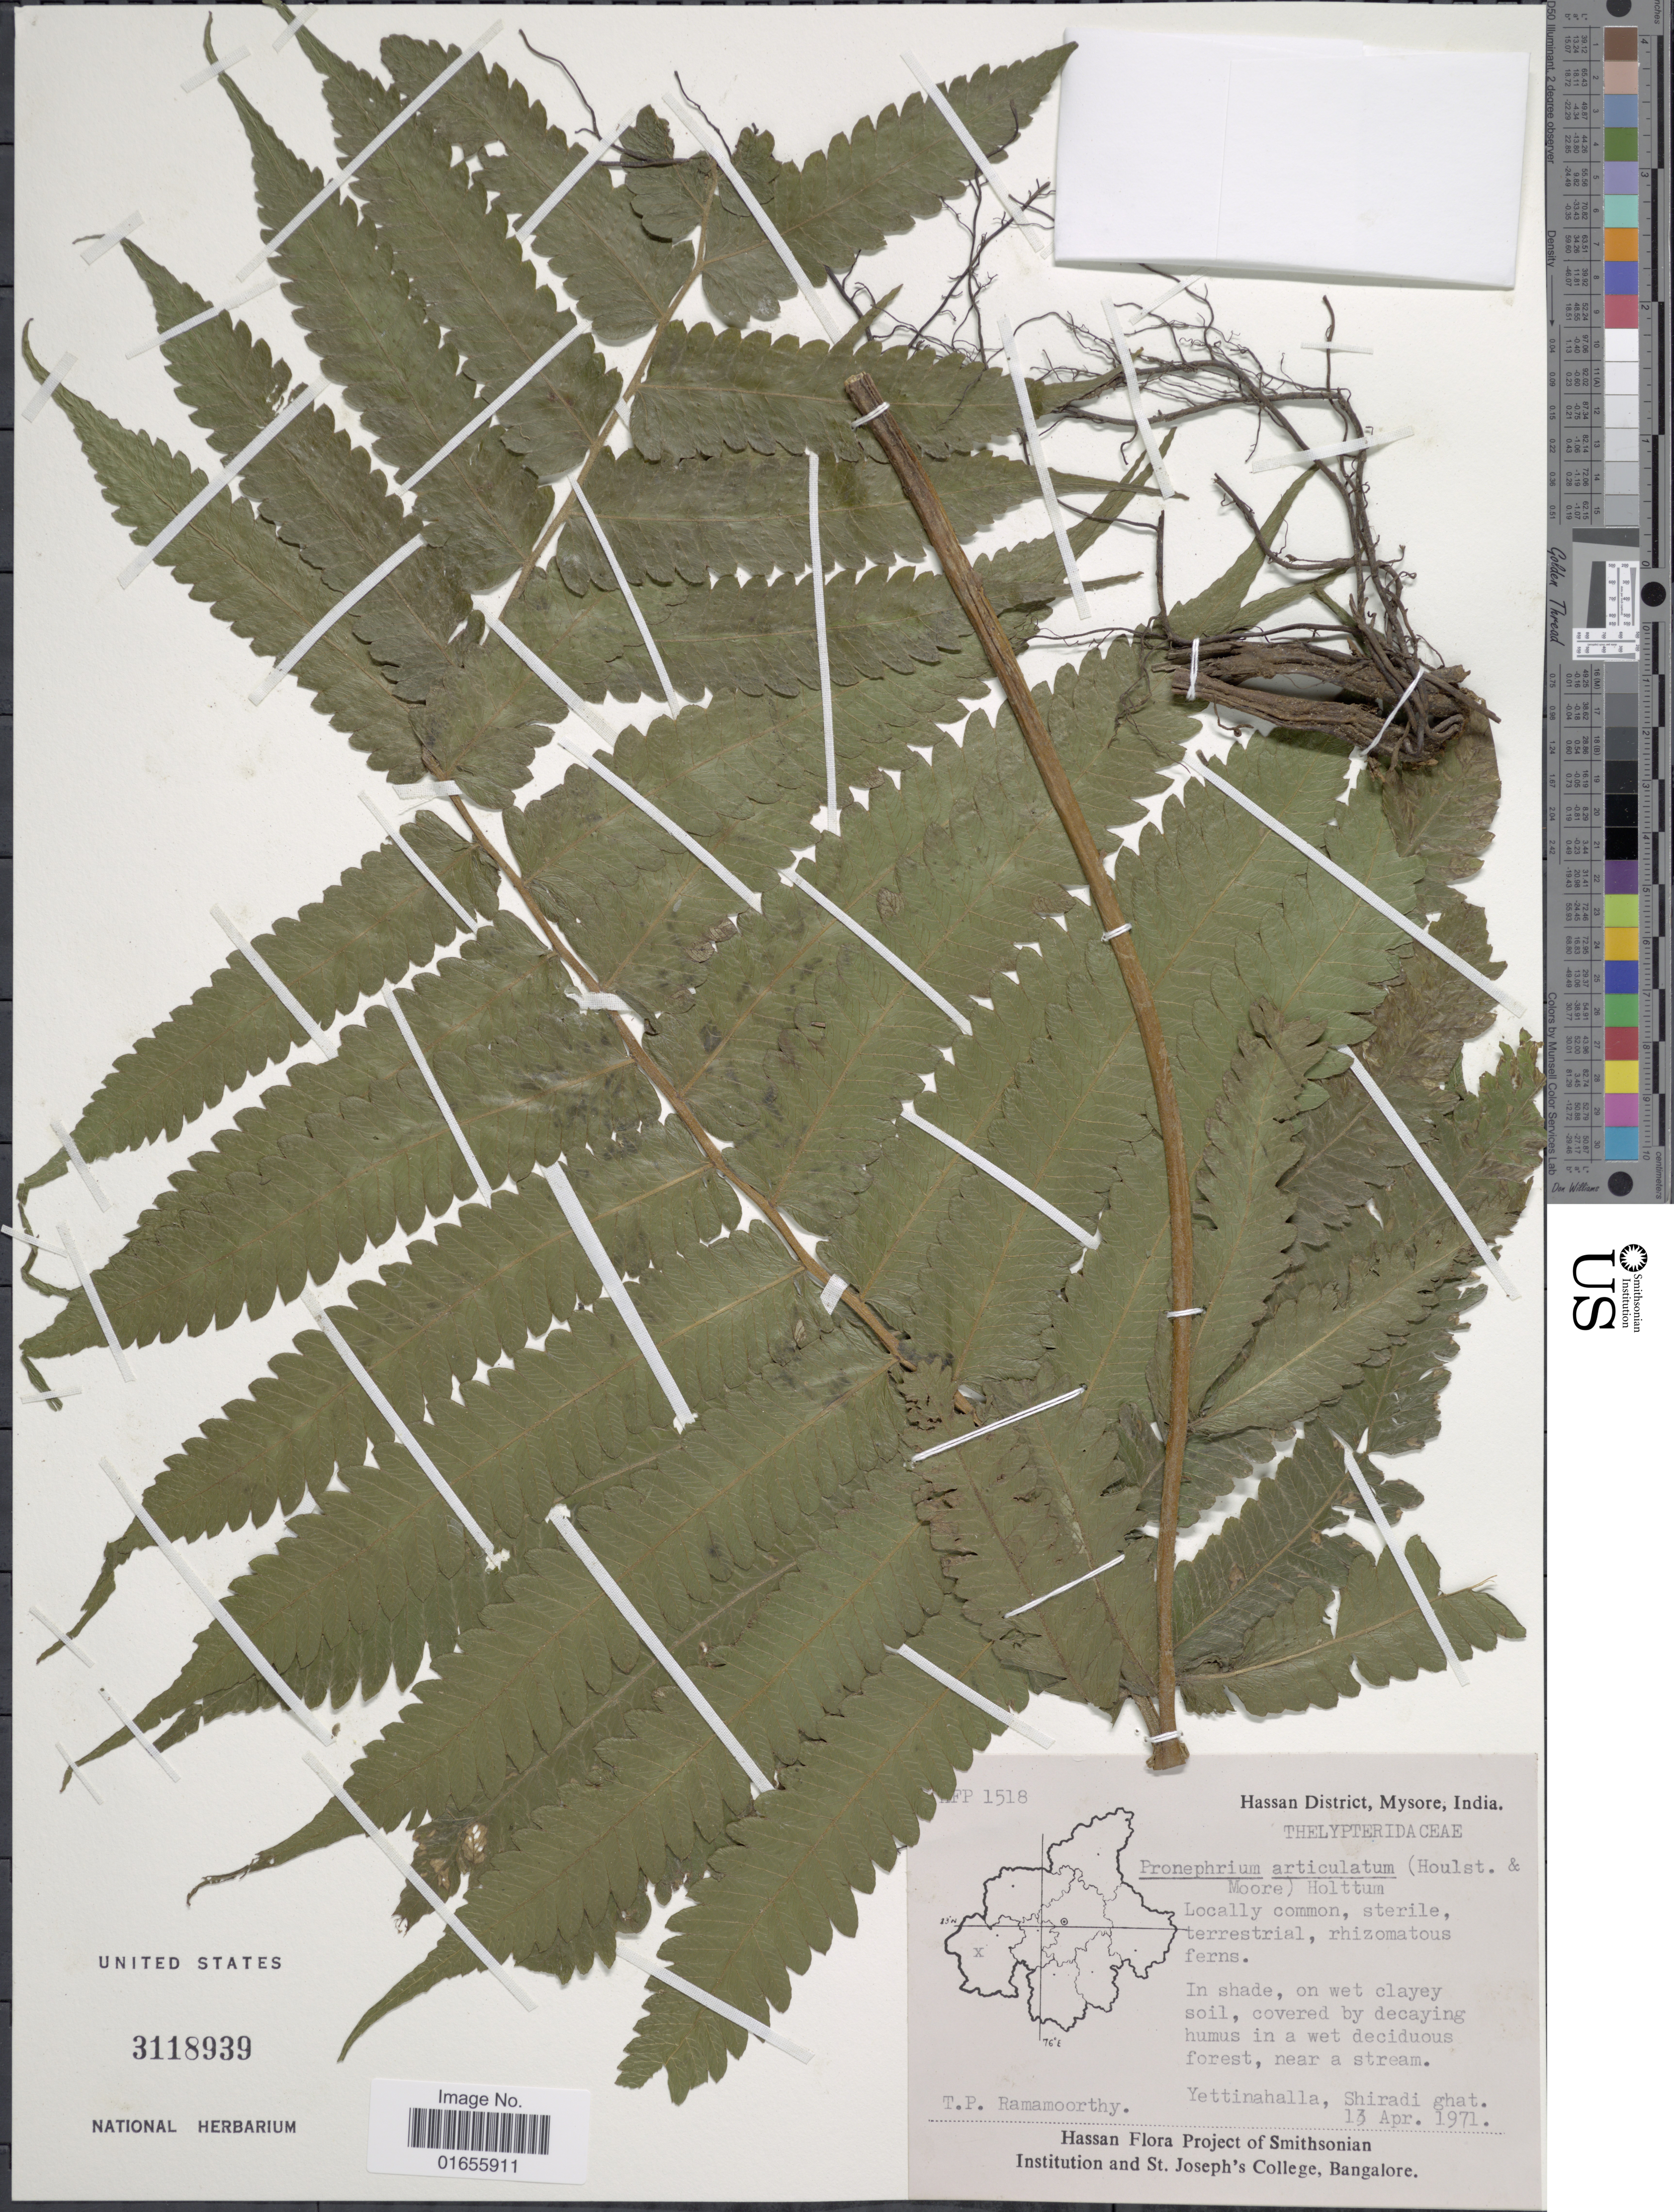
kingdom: Plantae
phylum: Tracheophyta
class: Polypodiopsida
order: Polypodiales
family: Thelypteridaceae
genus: Pronephrium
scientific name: Pronephrium articulatum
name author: (Houlston & T. Moore) Holttum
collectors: T. P. Ramamoorthy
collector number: HFP1518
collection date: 1971-04-13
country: India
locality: Hassan District, Mysore, Yettinahalla, Shiradi ghat.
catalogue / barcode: US 3118939